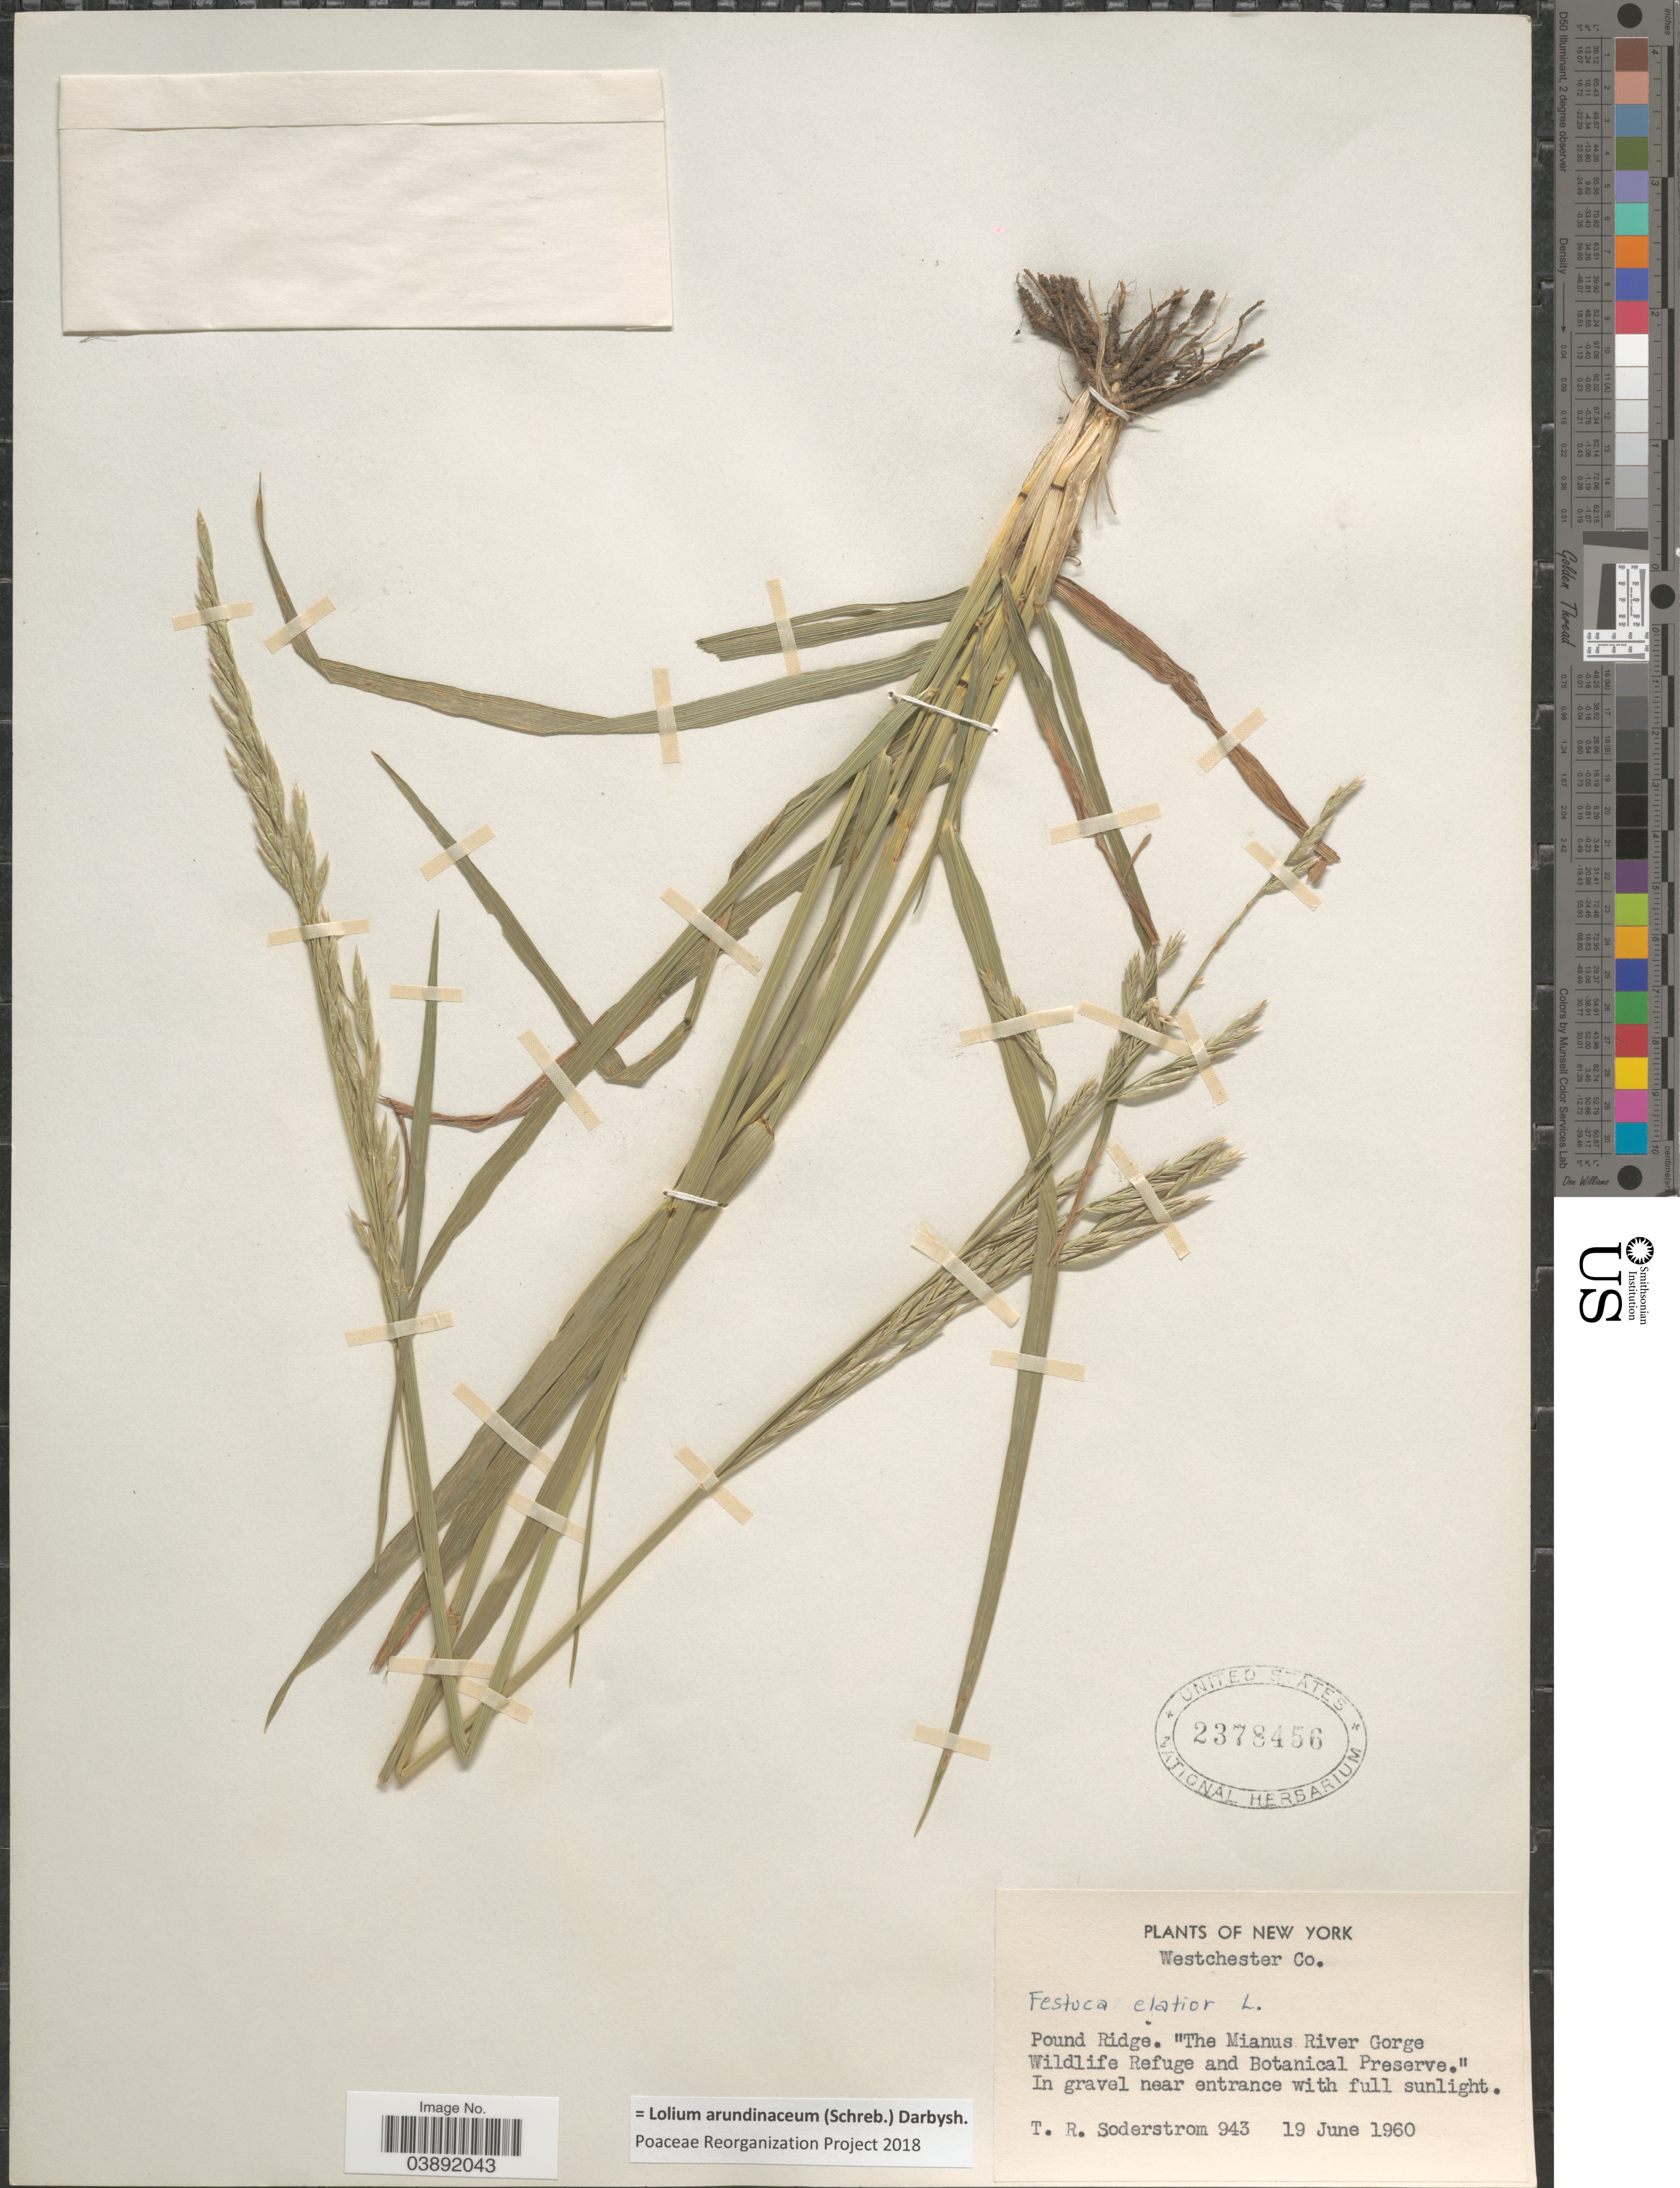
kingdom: Plantae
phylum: Tracheophyta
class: Liliopsida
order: Poales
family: Poaceae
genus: Lolium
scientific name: Lolium arundinaceum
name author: (Schreb.) Darbysh.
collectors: T. R. Soderstrom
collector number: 943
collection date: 1960-06-19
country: United States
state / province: New York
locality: Westchester Co. Pound Ridge. "The Mianus River Gorge Wildlife Refuge and Botanical Preserve.".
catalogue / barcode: US 2378456